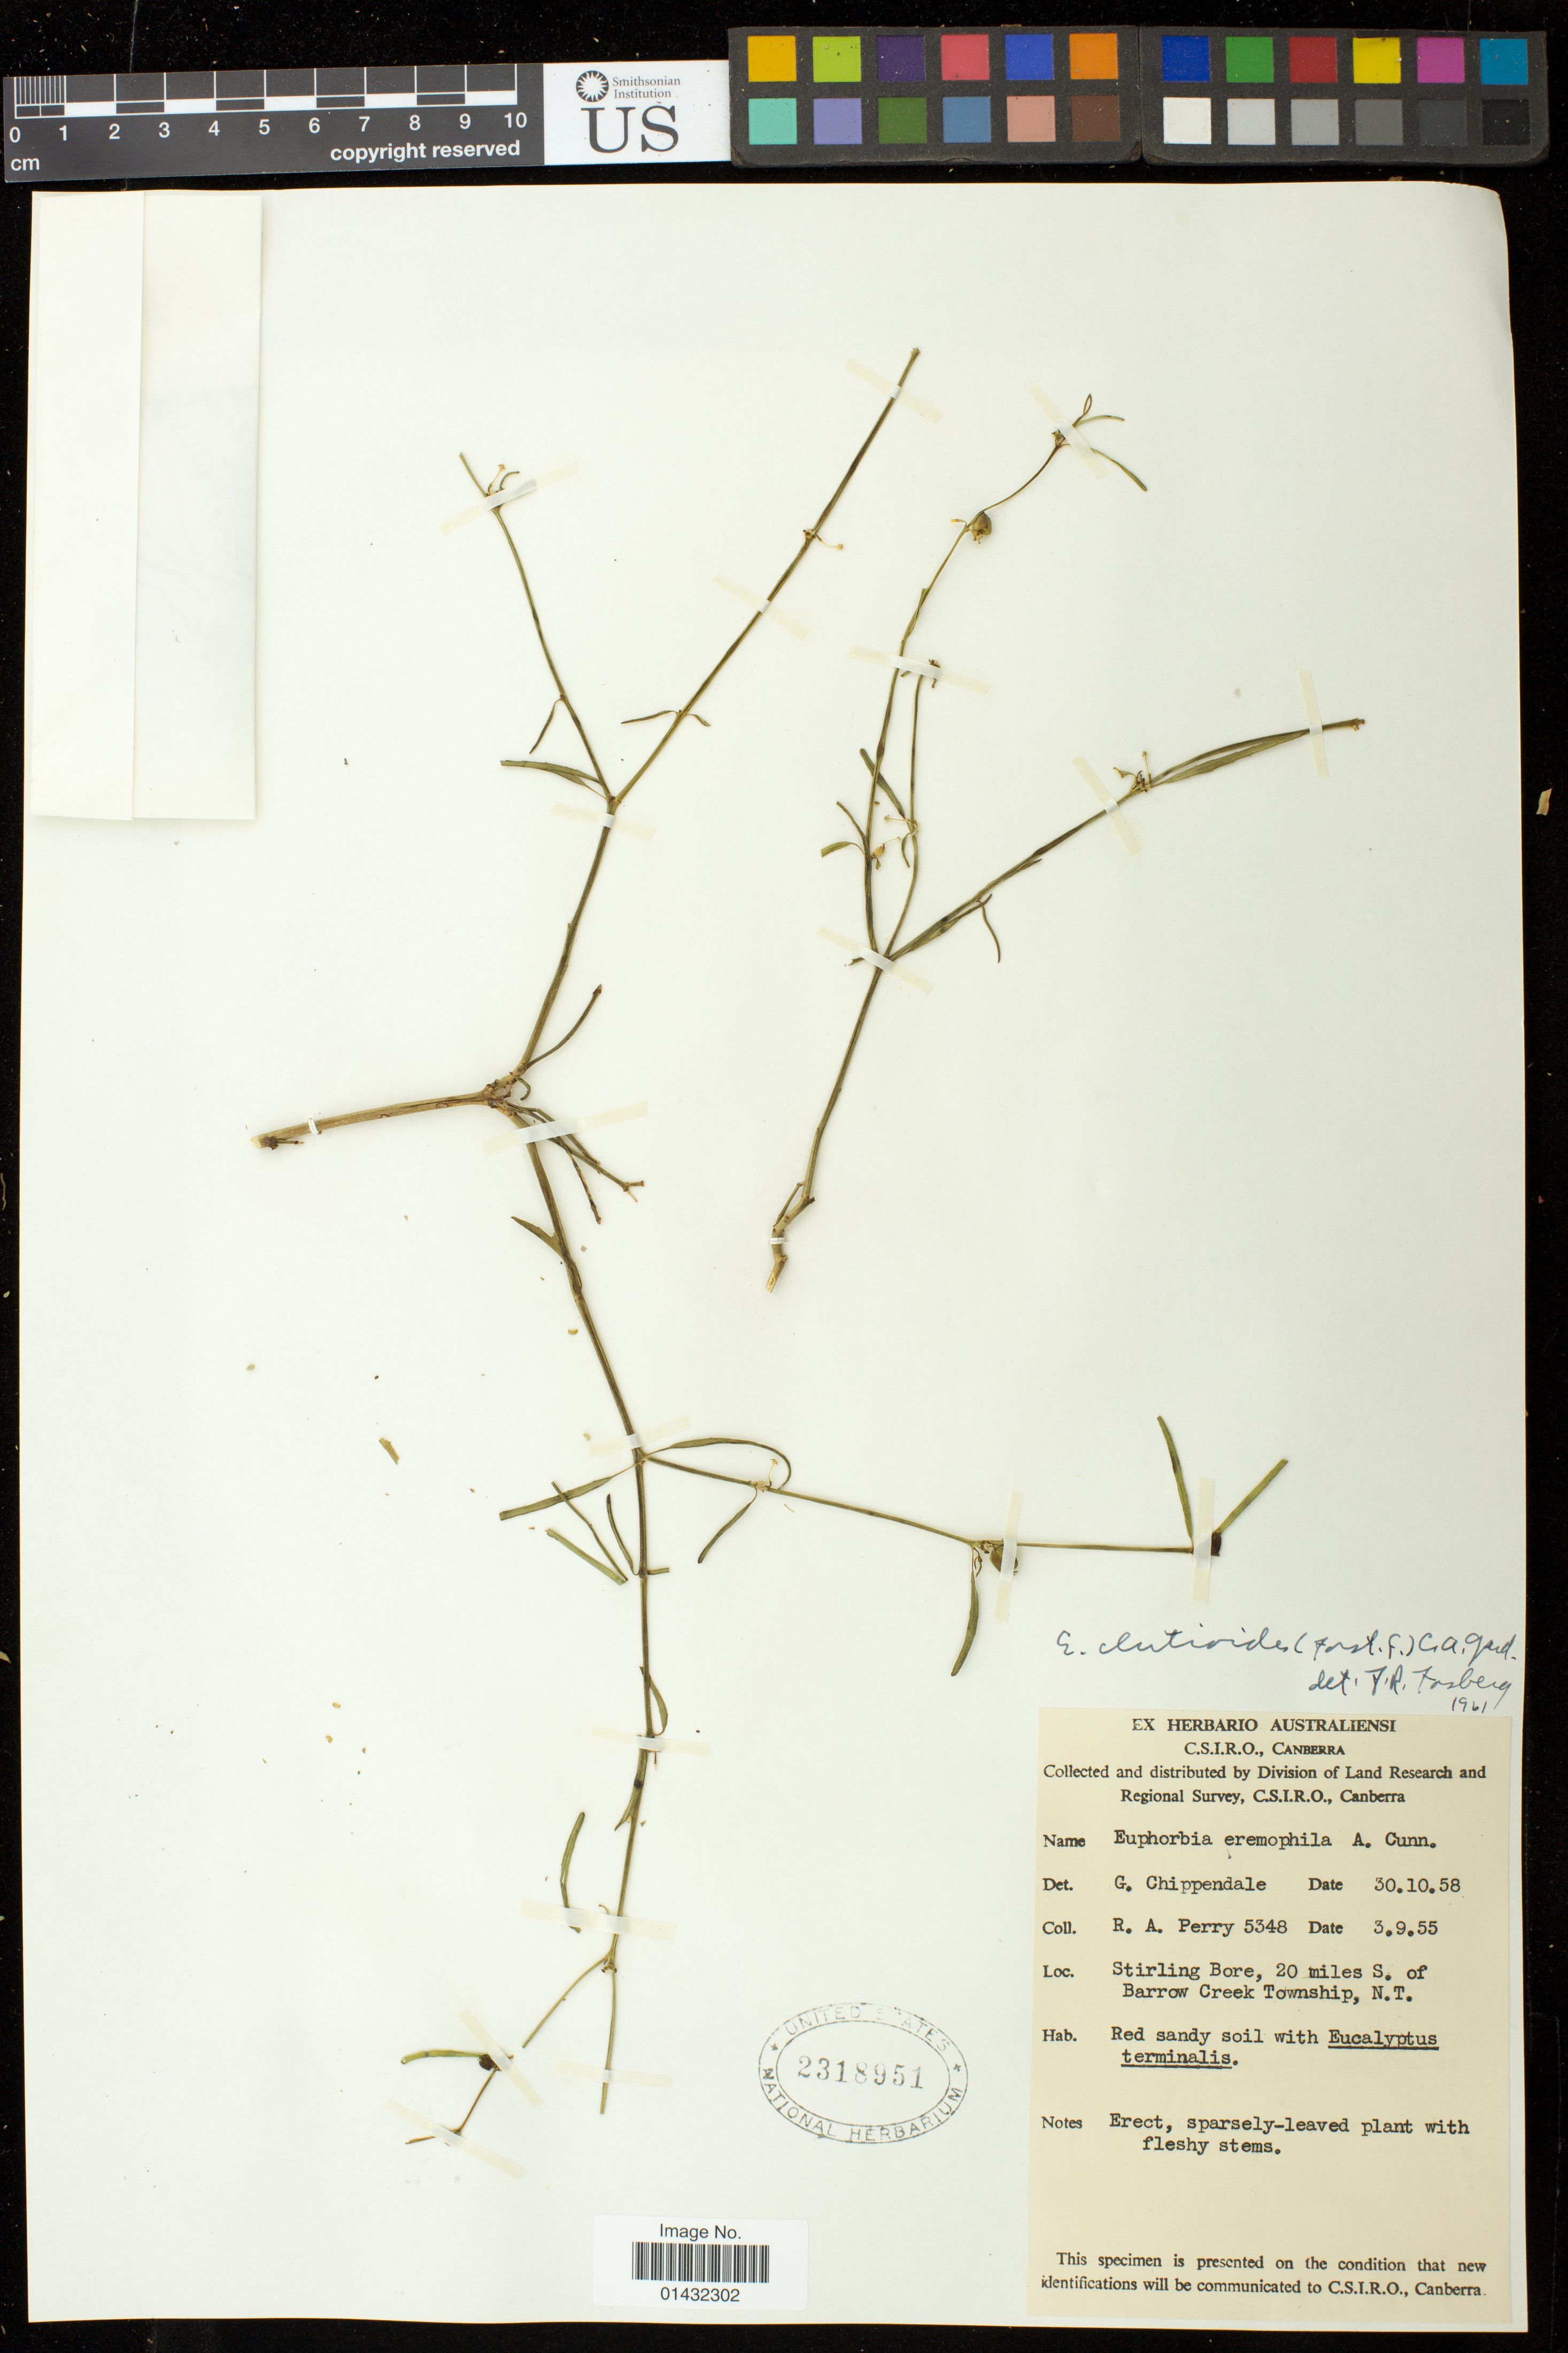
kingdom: Plantae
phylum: Tracheophyta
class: Magnoliopsida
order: Malpighiales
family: Euphorbiaceae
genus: Euphorbia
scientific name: Euphorbia tannensis subsp. eremophila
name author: Hassall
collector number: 5348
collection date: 1955-09-03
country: Australia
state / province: Northern Territory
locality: Stirling Bore, 20 miles S. of Barrow Creek Township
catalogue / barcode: US 2318951